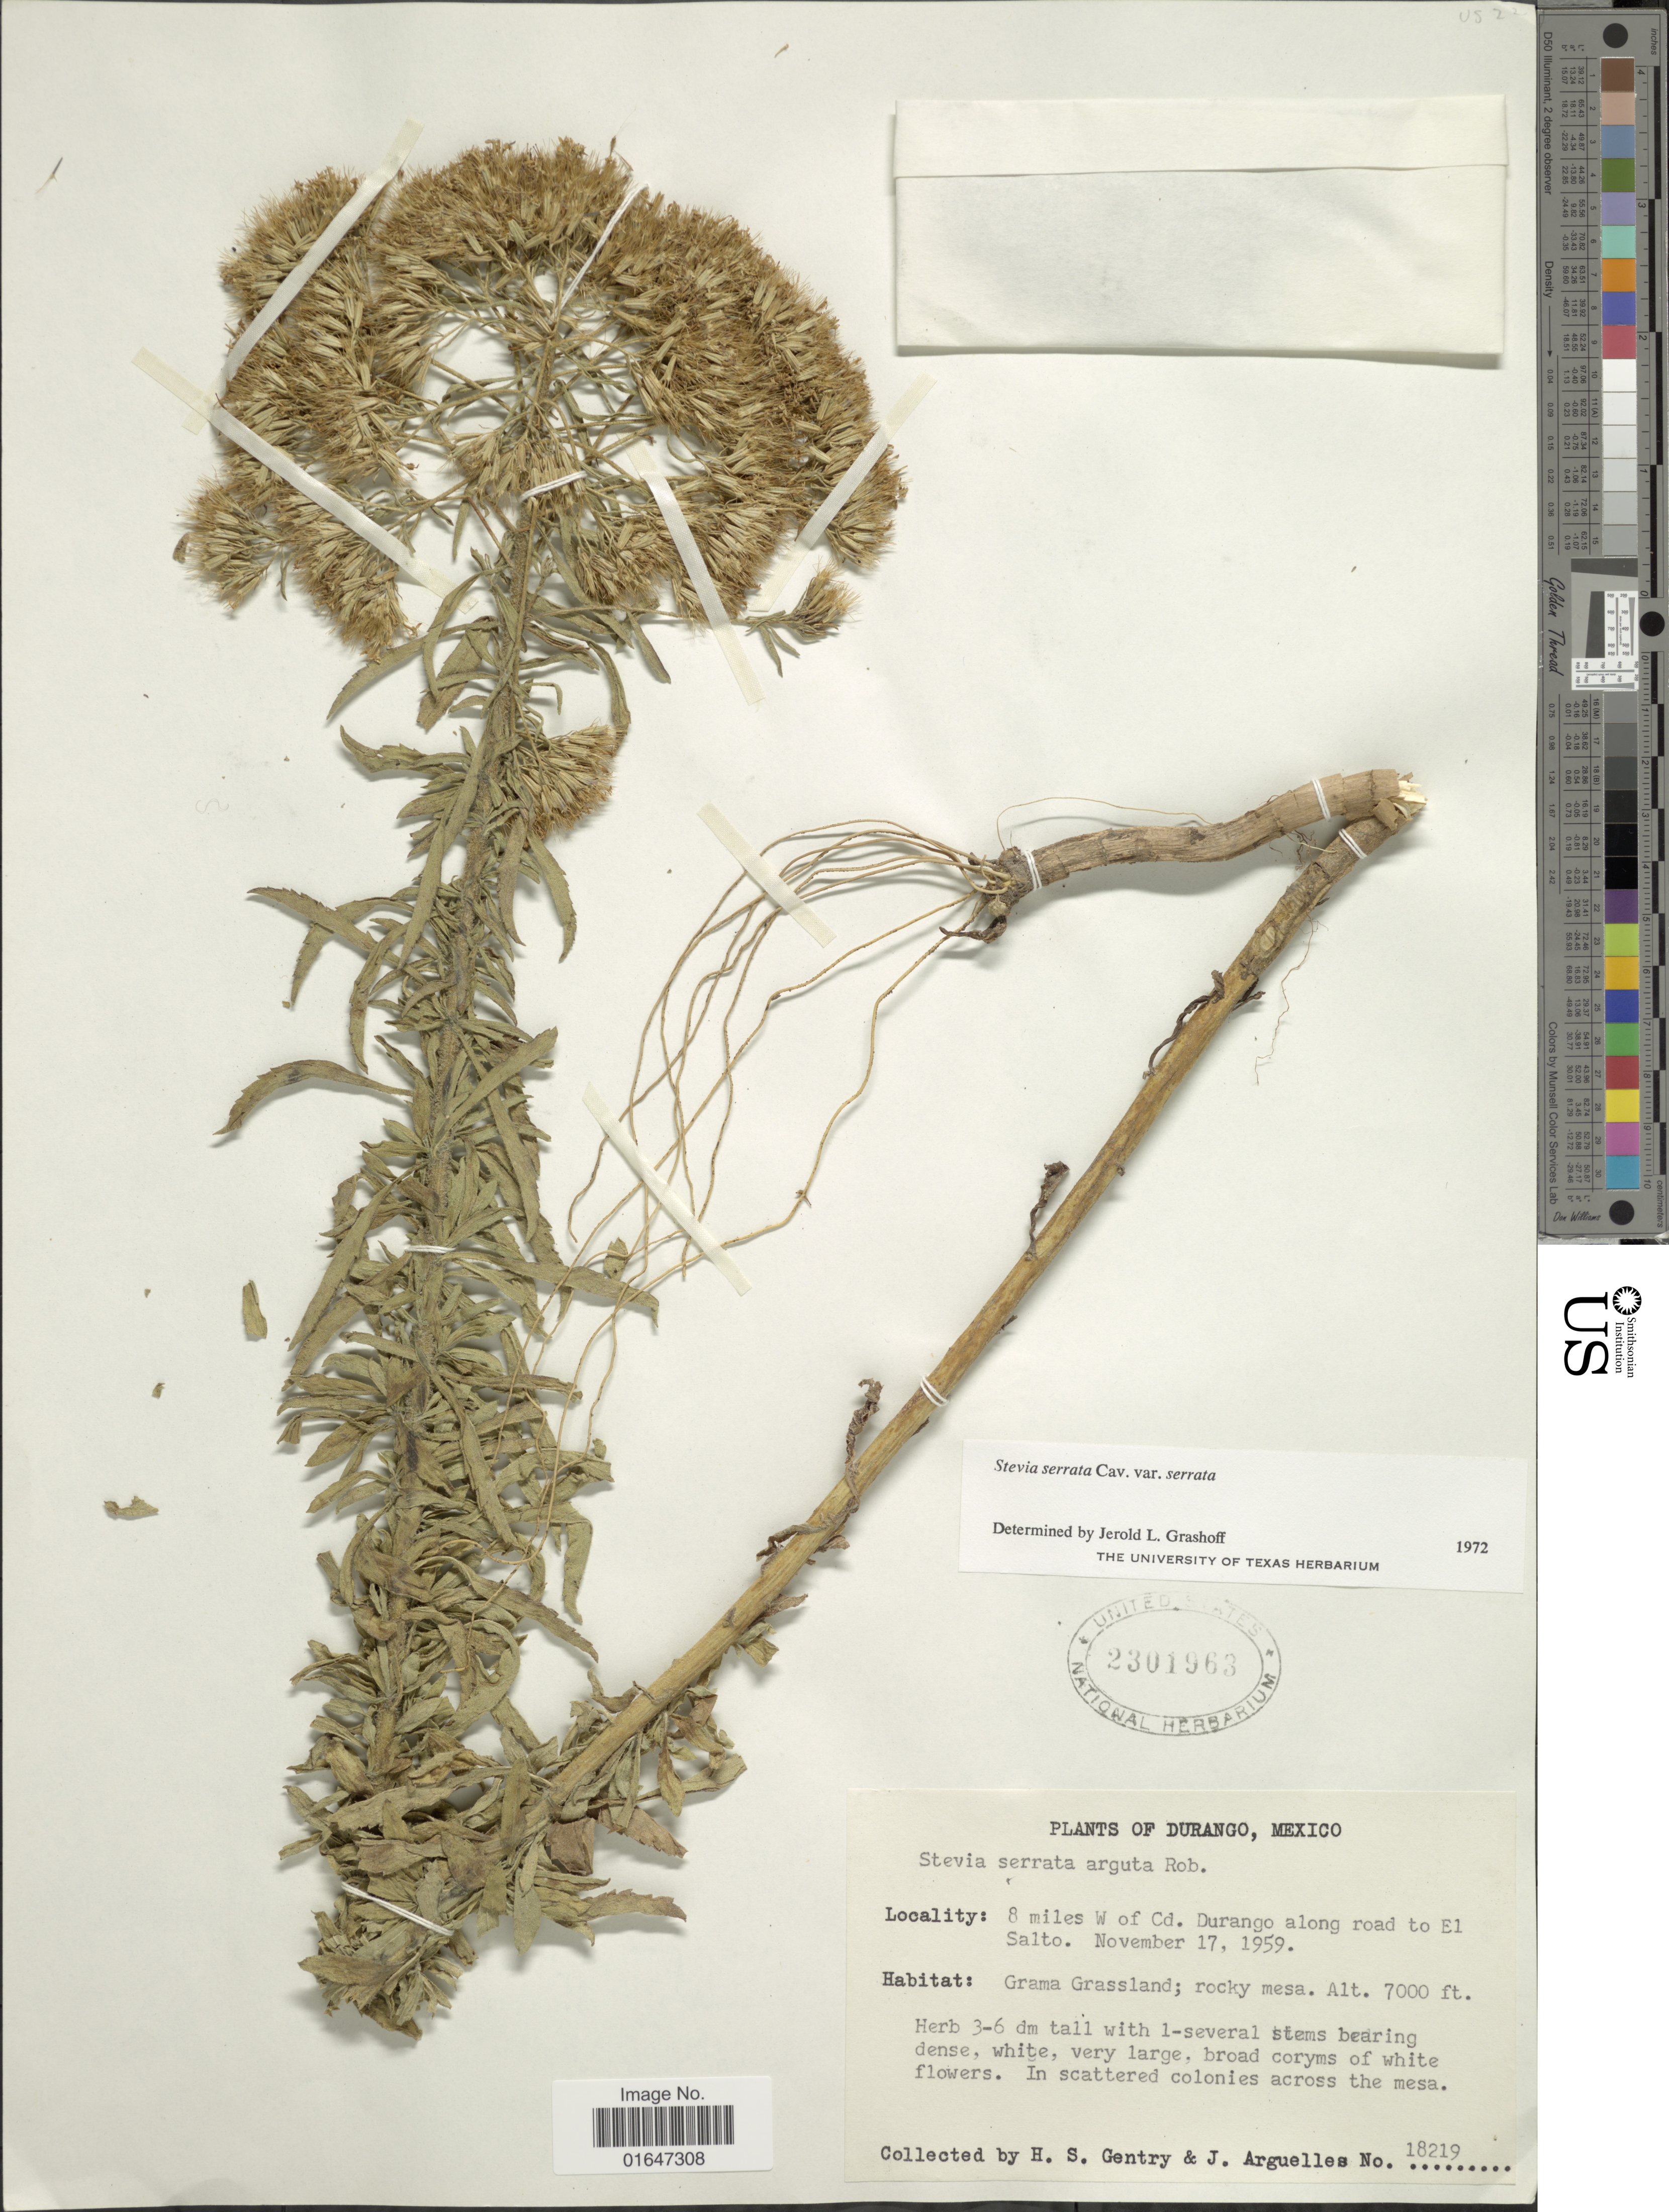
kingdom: Plantae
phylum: Tracheophyta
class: Magnoliopsida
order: Asterales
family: Asteraceae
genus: Stevia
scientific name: Stevia serrata var. serrata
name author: Cav.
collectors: H. S. Gentry & J. Arguelles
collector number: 18219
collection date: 1959-11-17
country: Mexico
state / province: Durango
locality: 8 miles W of Cd. Durango along road to El Salto, Grama Grassland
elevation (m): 2134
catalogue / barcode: US 2301963